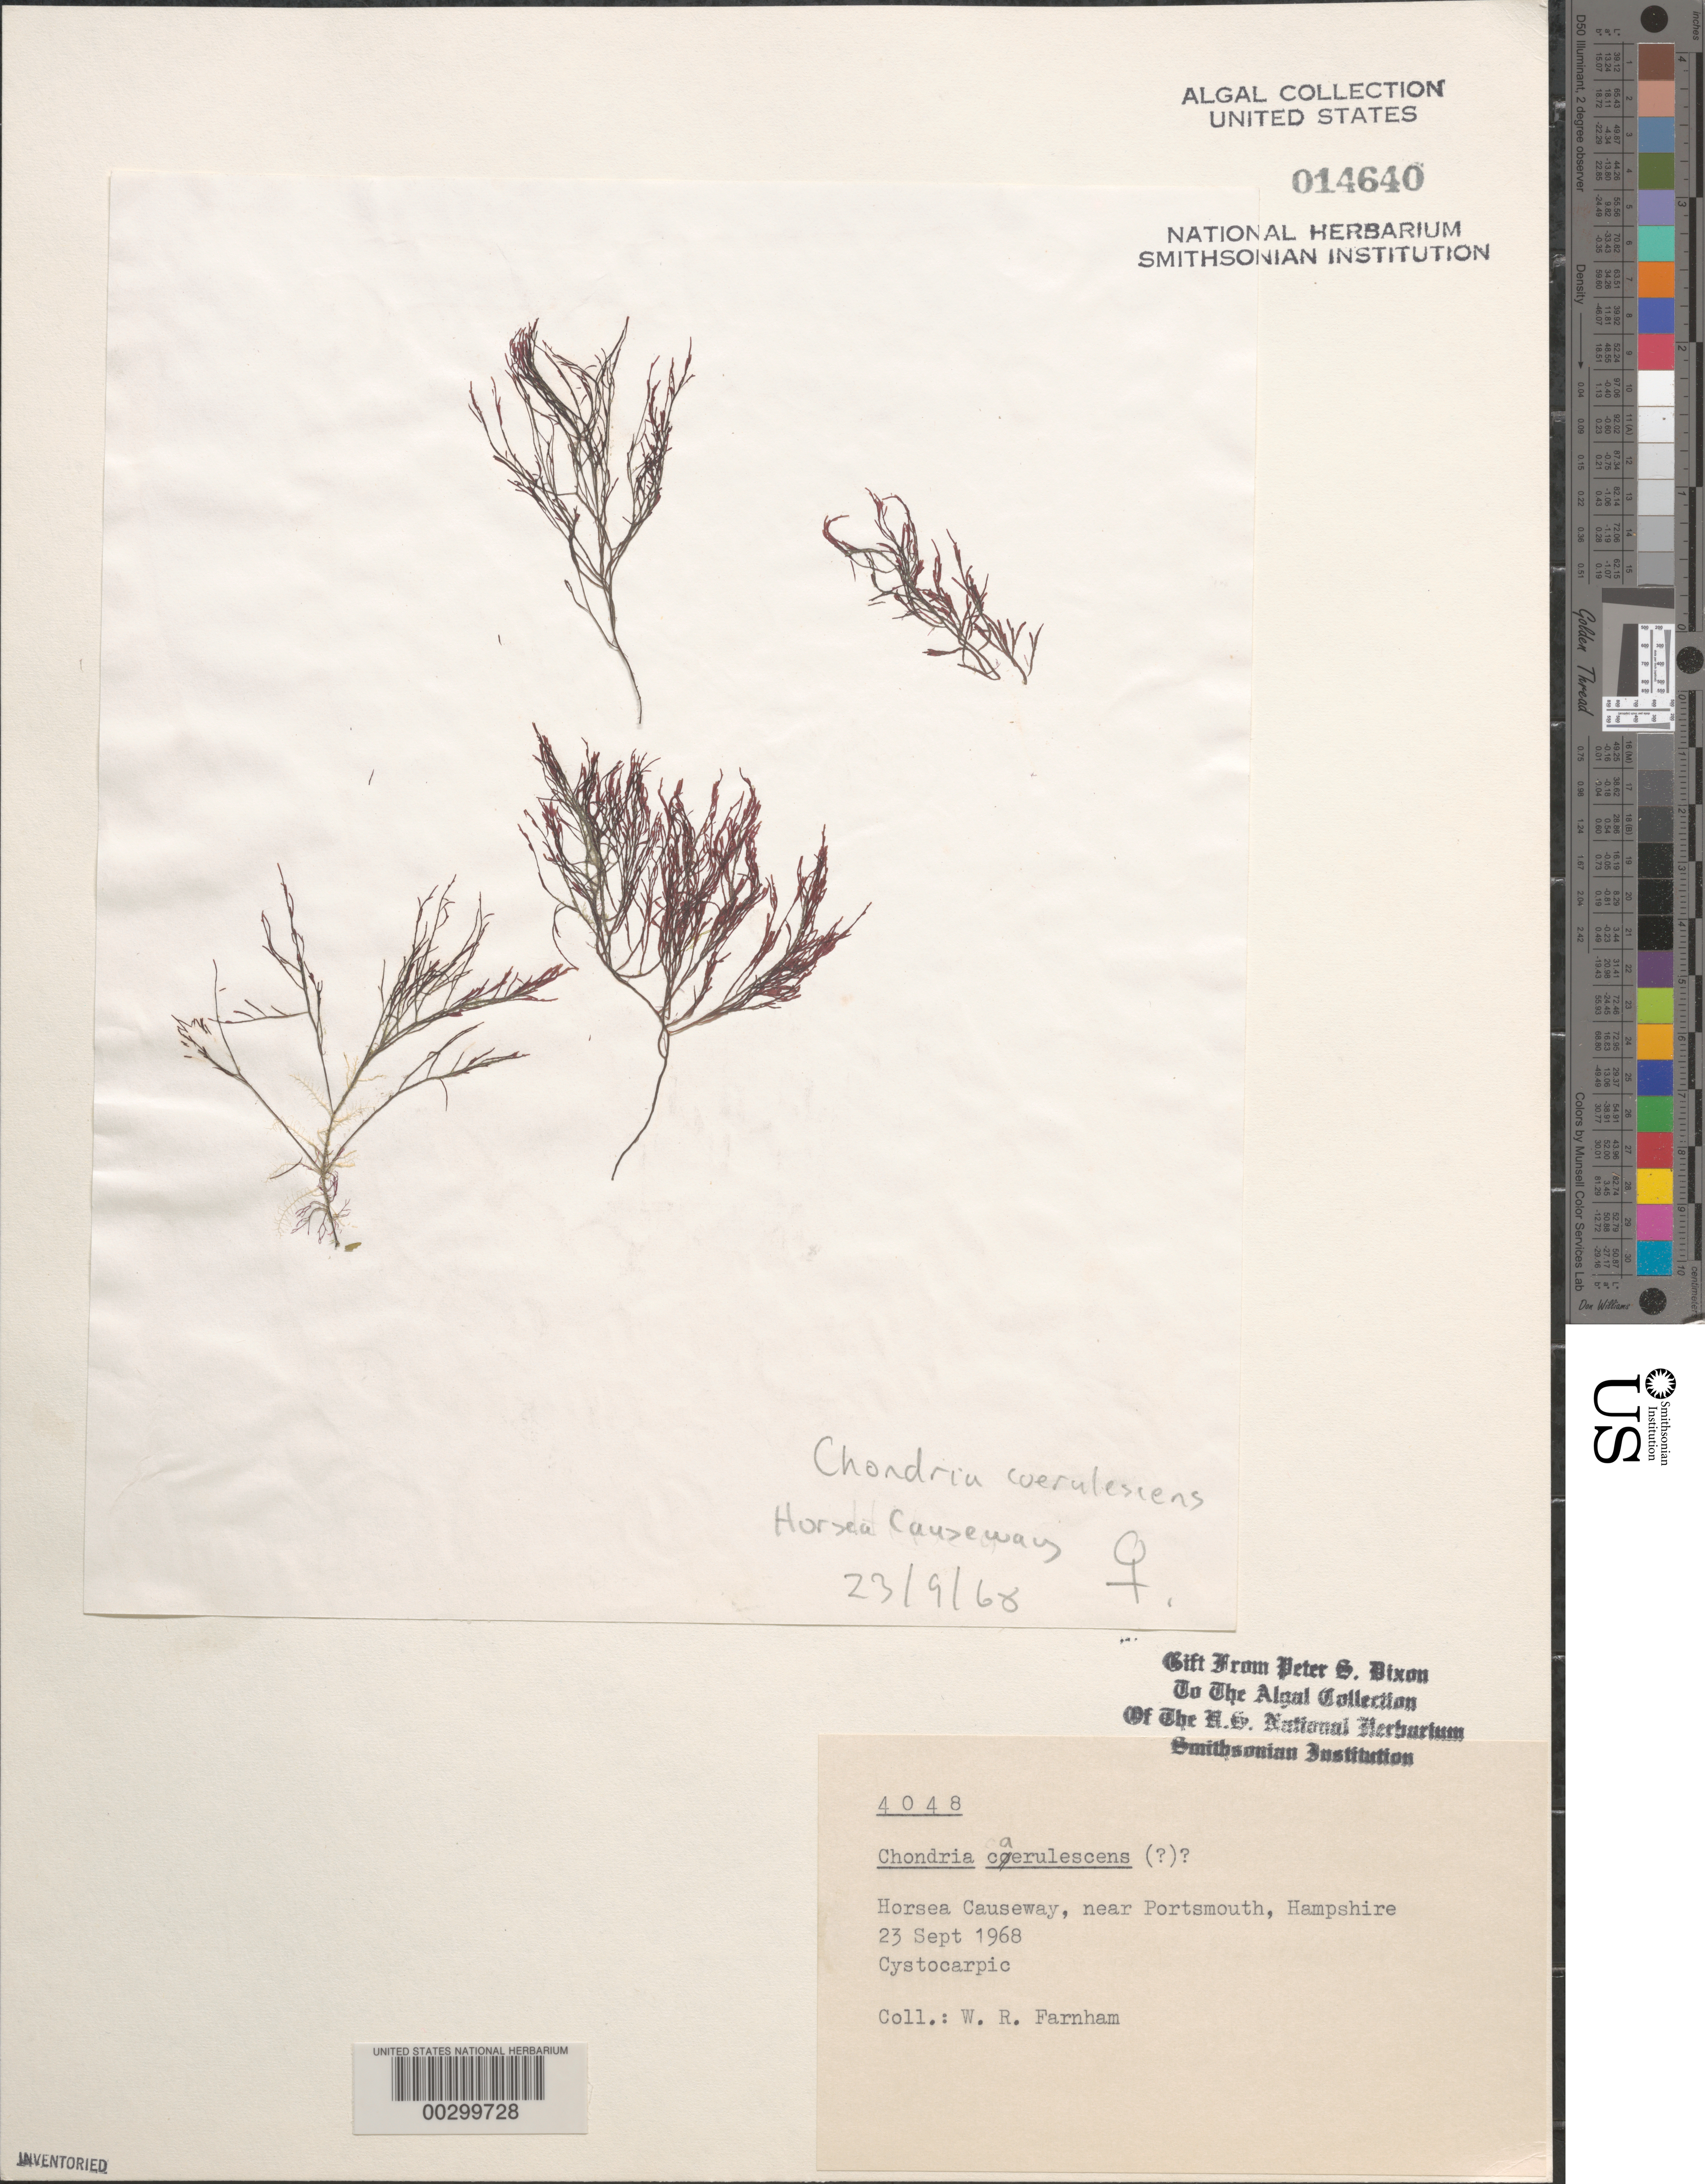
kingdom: Plantae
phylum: Rhodophyta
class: Florideophyceae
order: Ceramiales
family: Rhodomelaceae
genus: Chondria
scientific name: Chondria caerulescens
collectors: W. Farnham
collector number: PSD 4048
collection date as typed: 23 Sep 1968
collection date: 1968-09-23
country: United Kingdom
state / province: England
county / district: Hampshire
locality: Horsea Causeway, near Portsmith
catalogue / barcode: US 14640